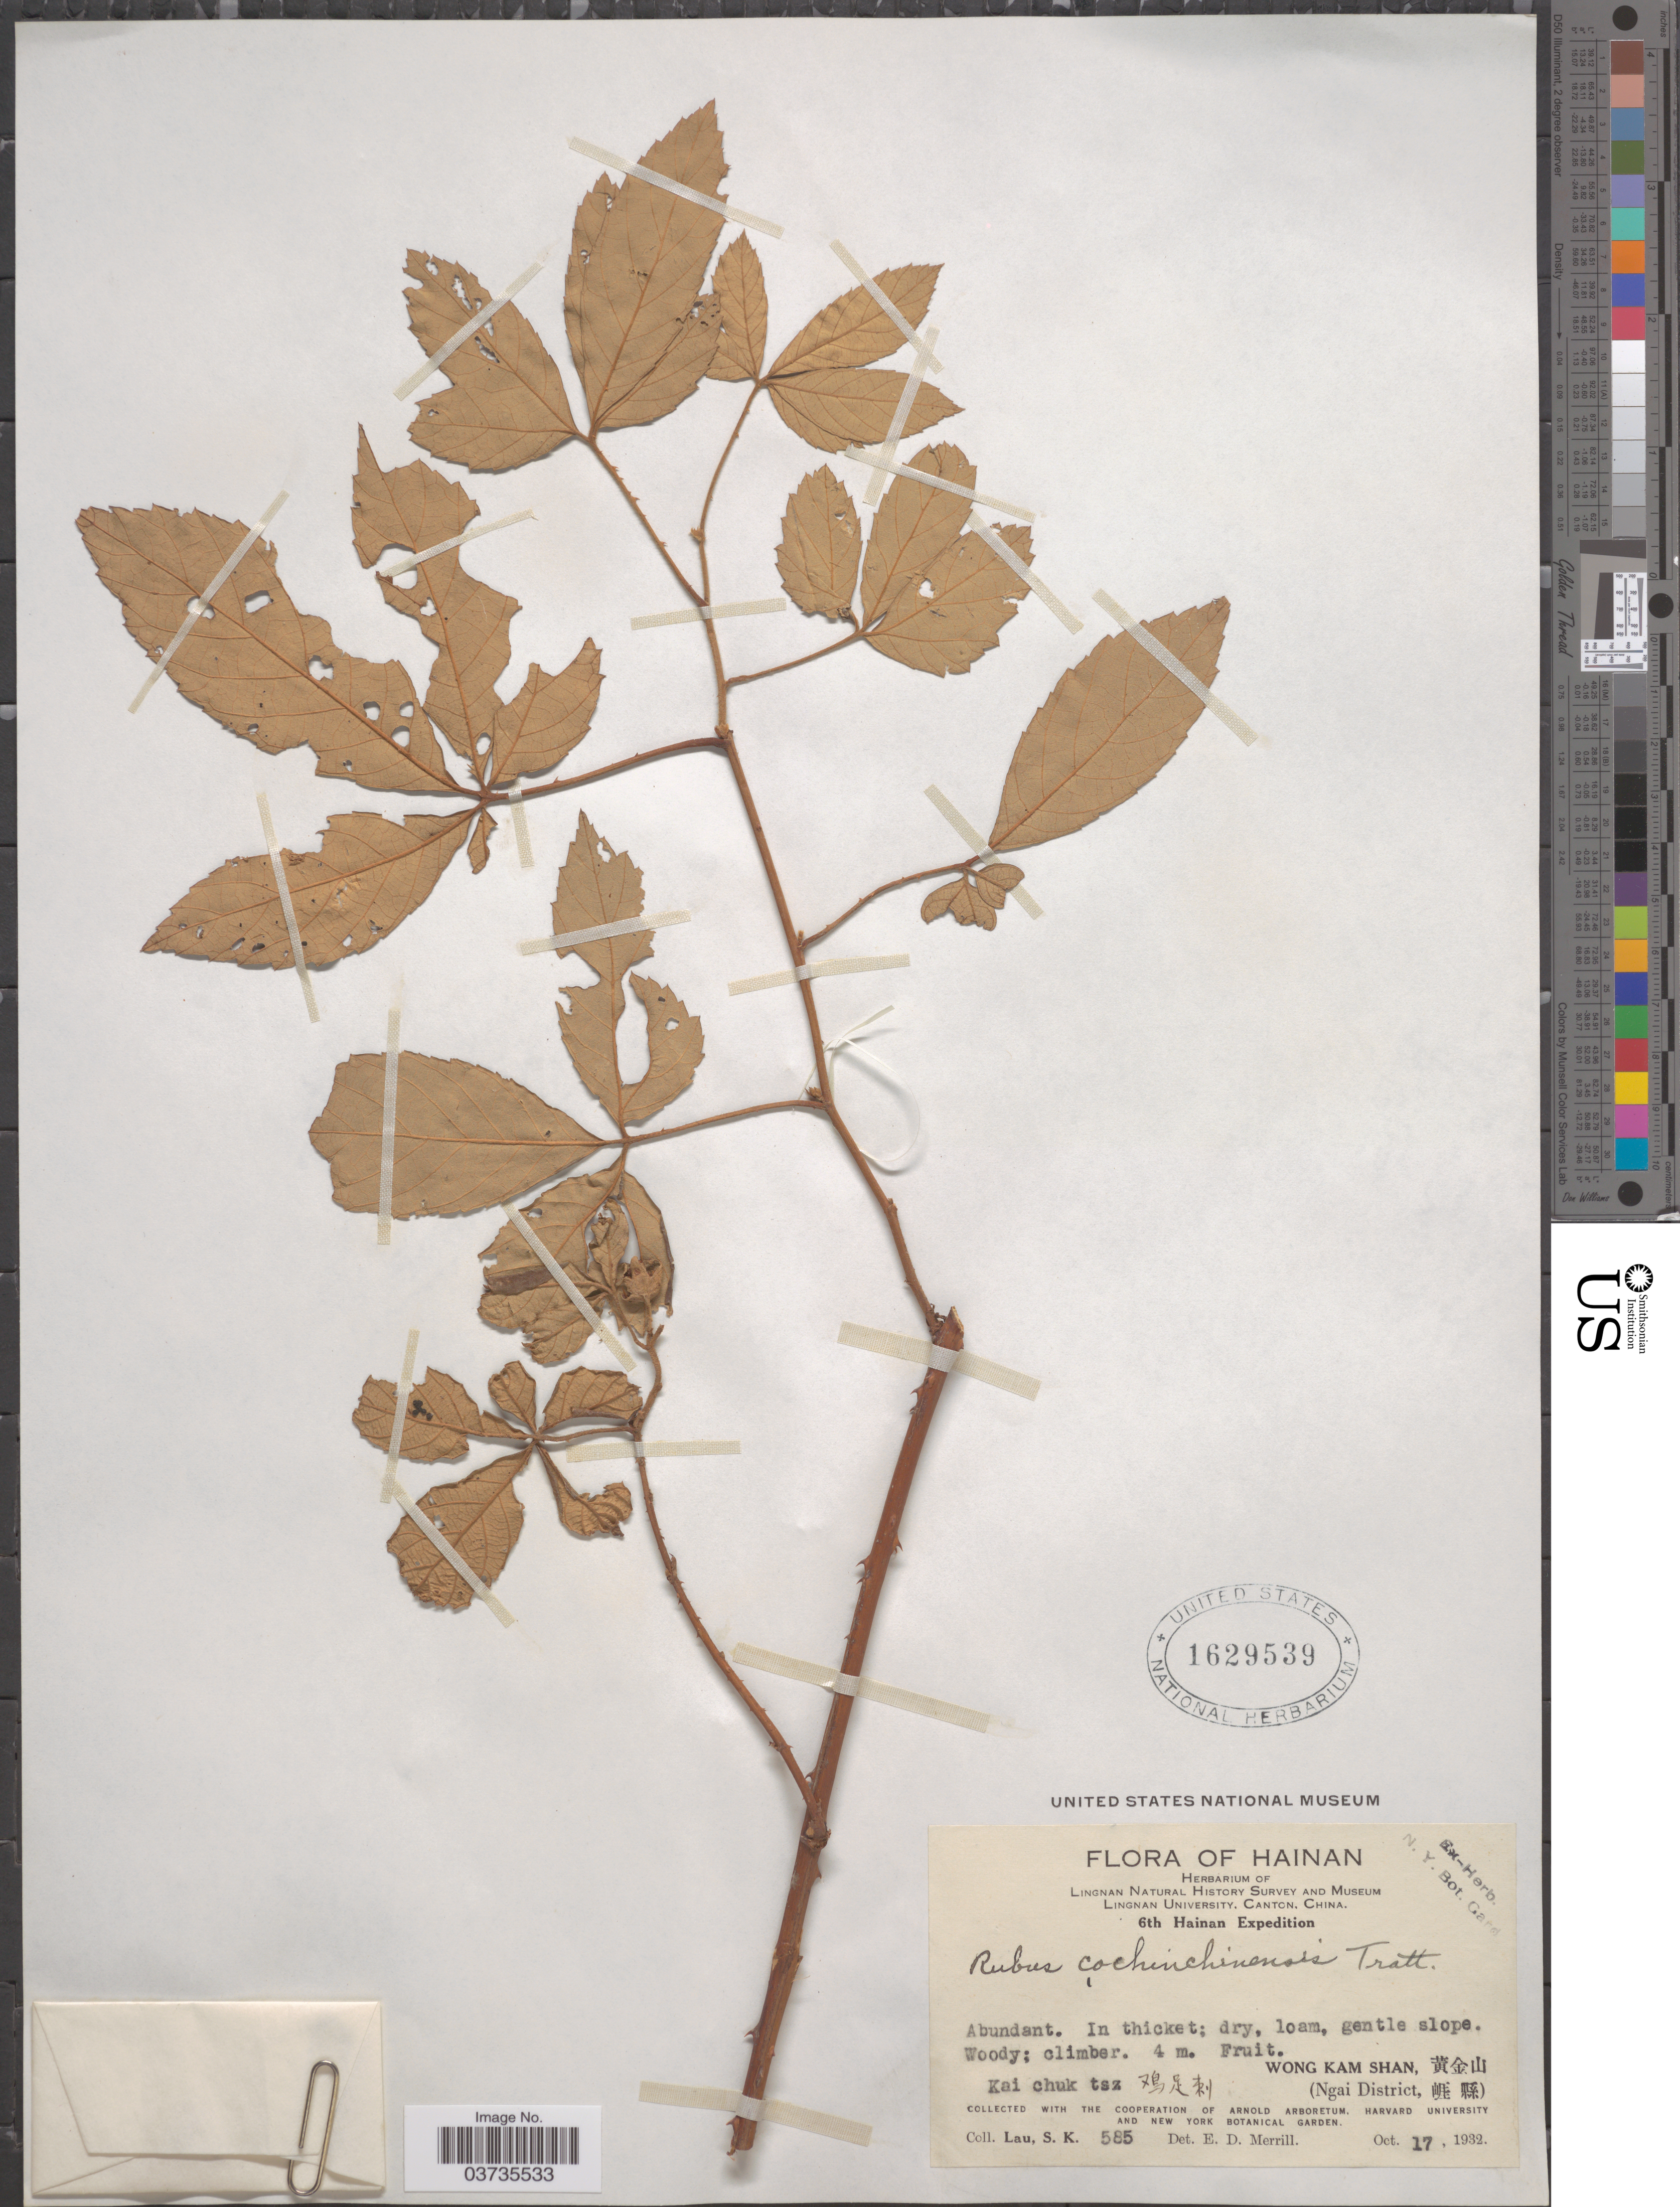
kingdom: Plantae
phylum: Tracheophyta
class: Magnoliopsida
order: Rosales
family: Rosaceae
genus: Rubus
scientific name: Rubus cochinchinensis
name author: Tratt.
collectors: S. K. Lau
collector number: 585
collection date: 1932-10-17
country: China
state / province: Hainan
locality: Wong Kam Shan. (Ngai District). Kai chuk tsz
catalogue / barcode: US 1629539